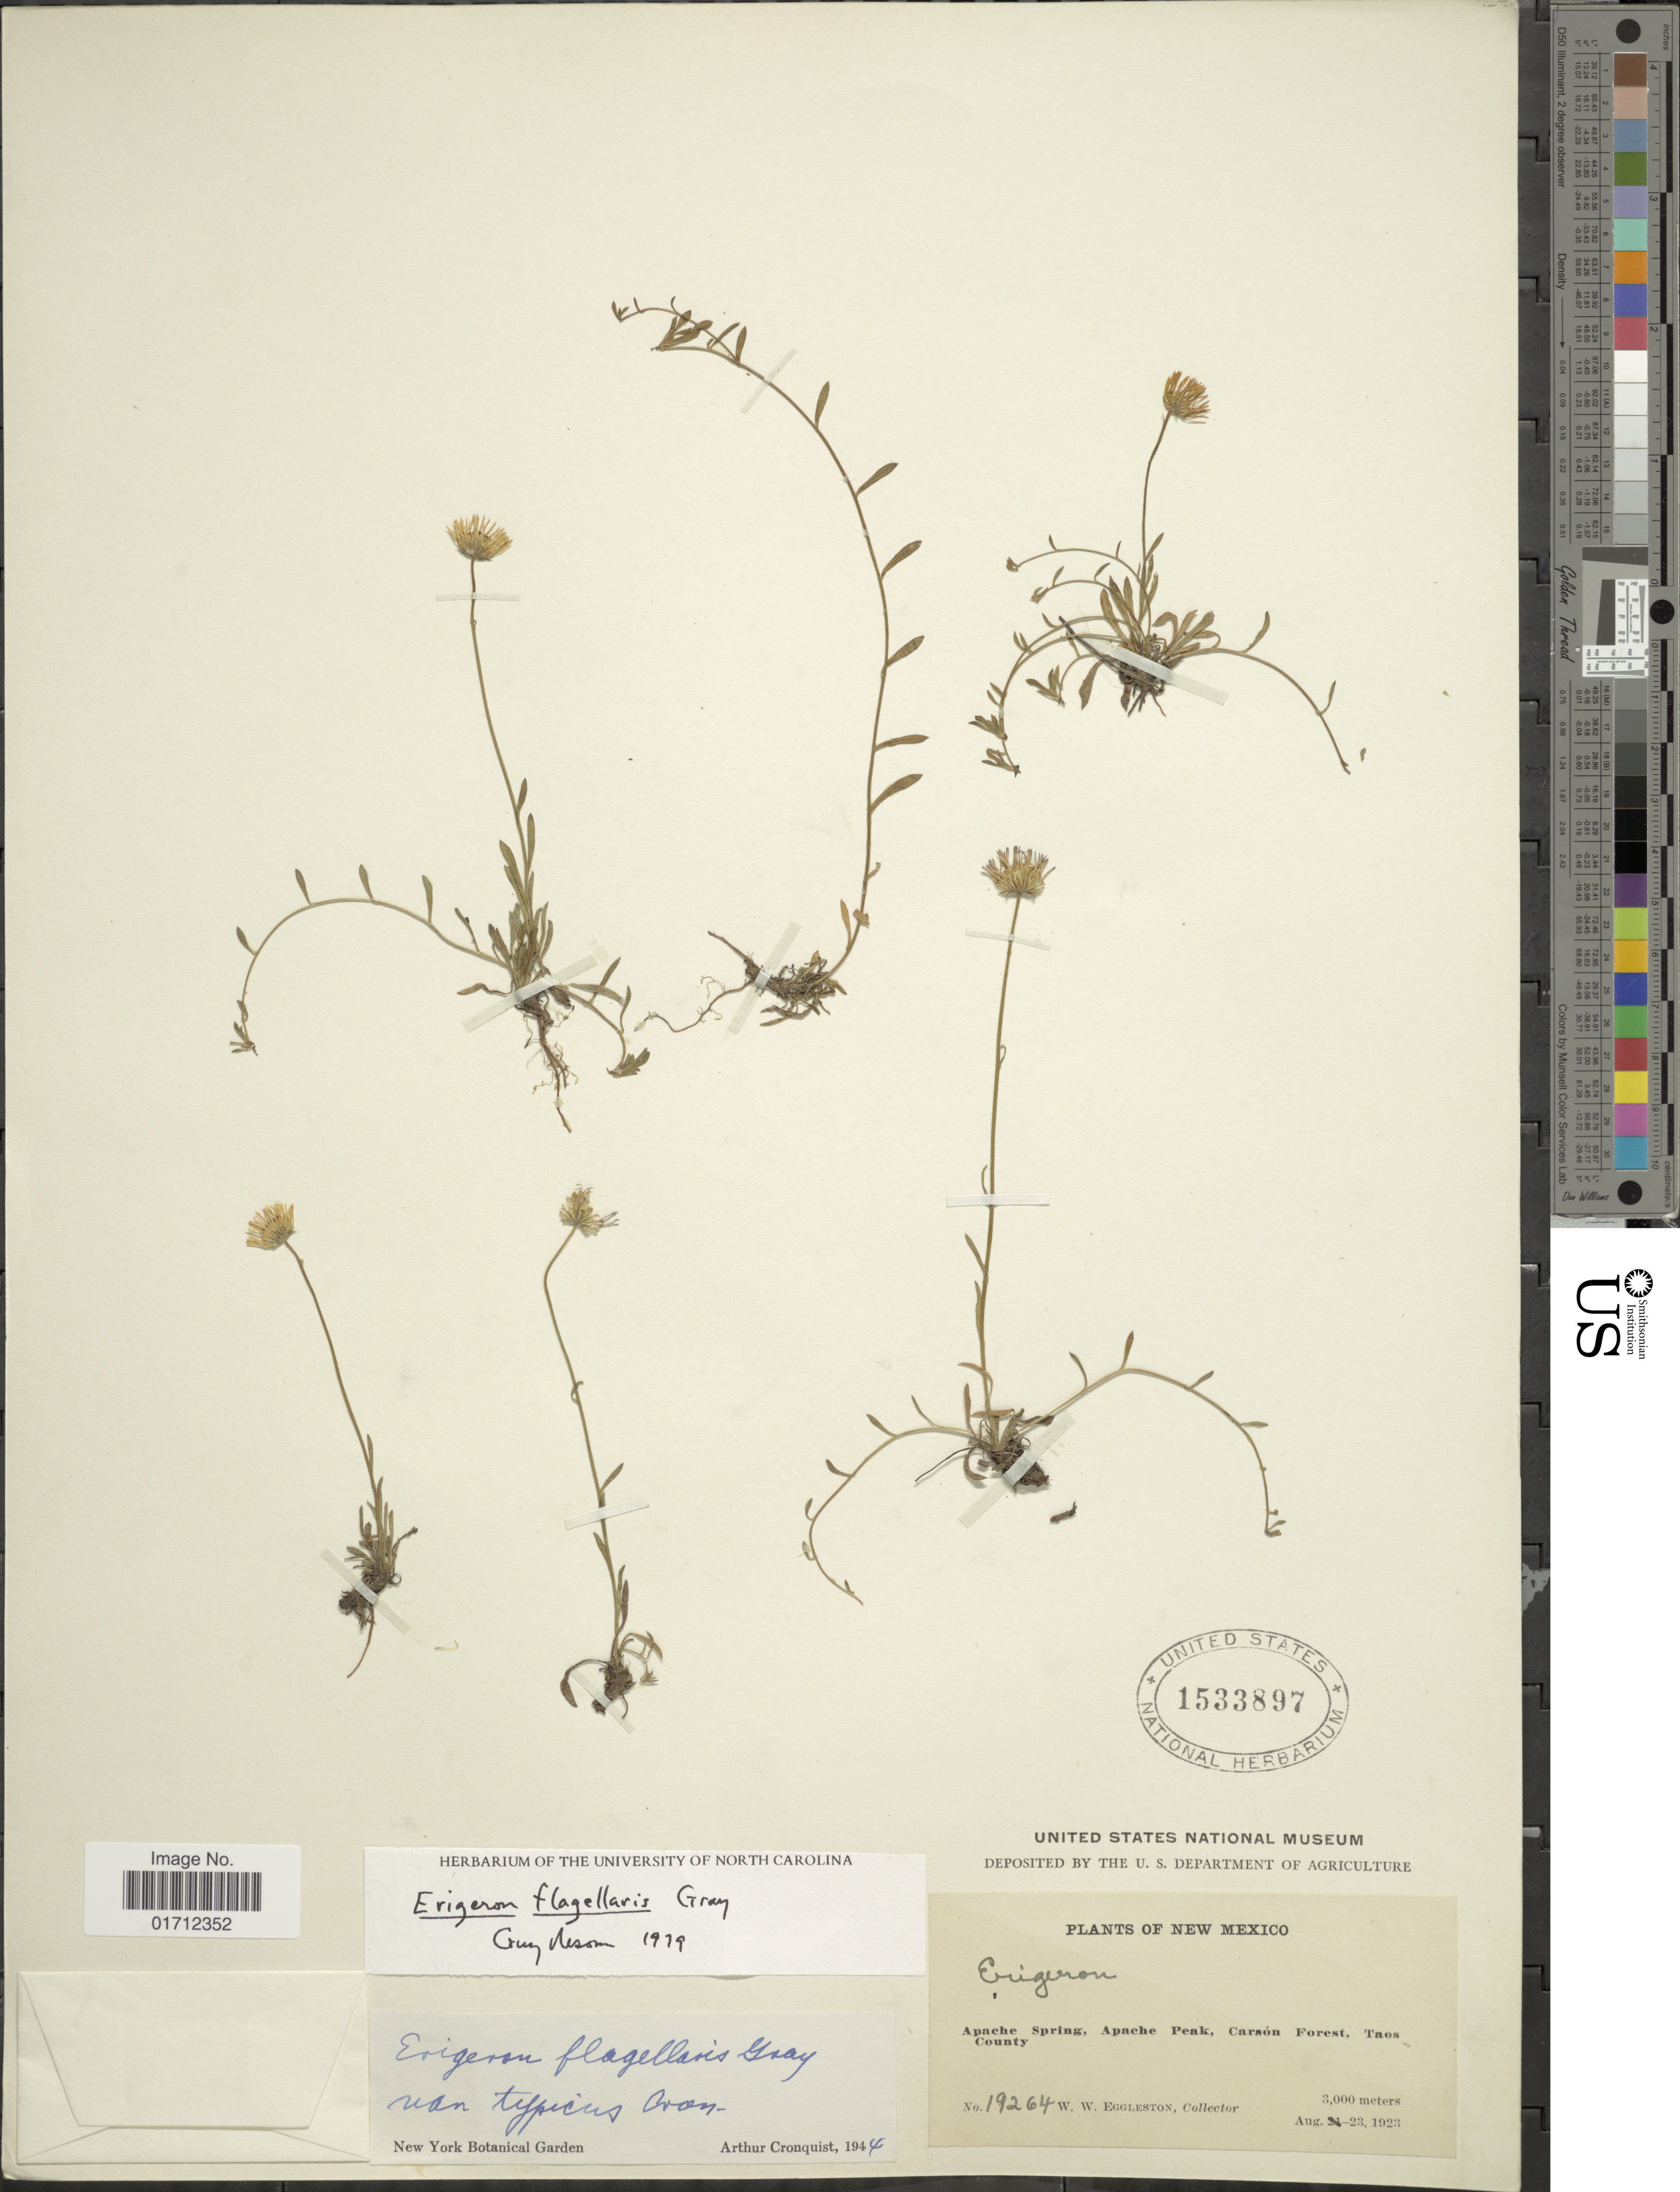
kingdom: Plantae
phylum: Tracheophyta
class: Magnoliopsida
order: Asterales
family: Asteraceae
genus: Erigeron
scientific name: Erigeron flagellaris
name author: A. Gray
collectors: W. W. Eggleston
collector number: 19264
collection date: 1923-08-23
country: United States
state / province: New Mexico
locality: Apache Spring, Apache Peak, Carson Forest, Toas County.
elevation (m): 3000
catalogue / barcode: US 1533897